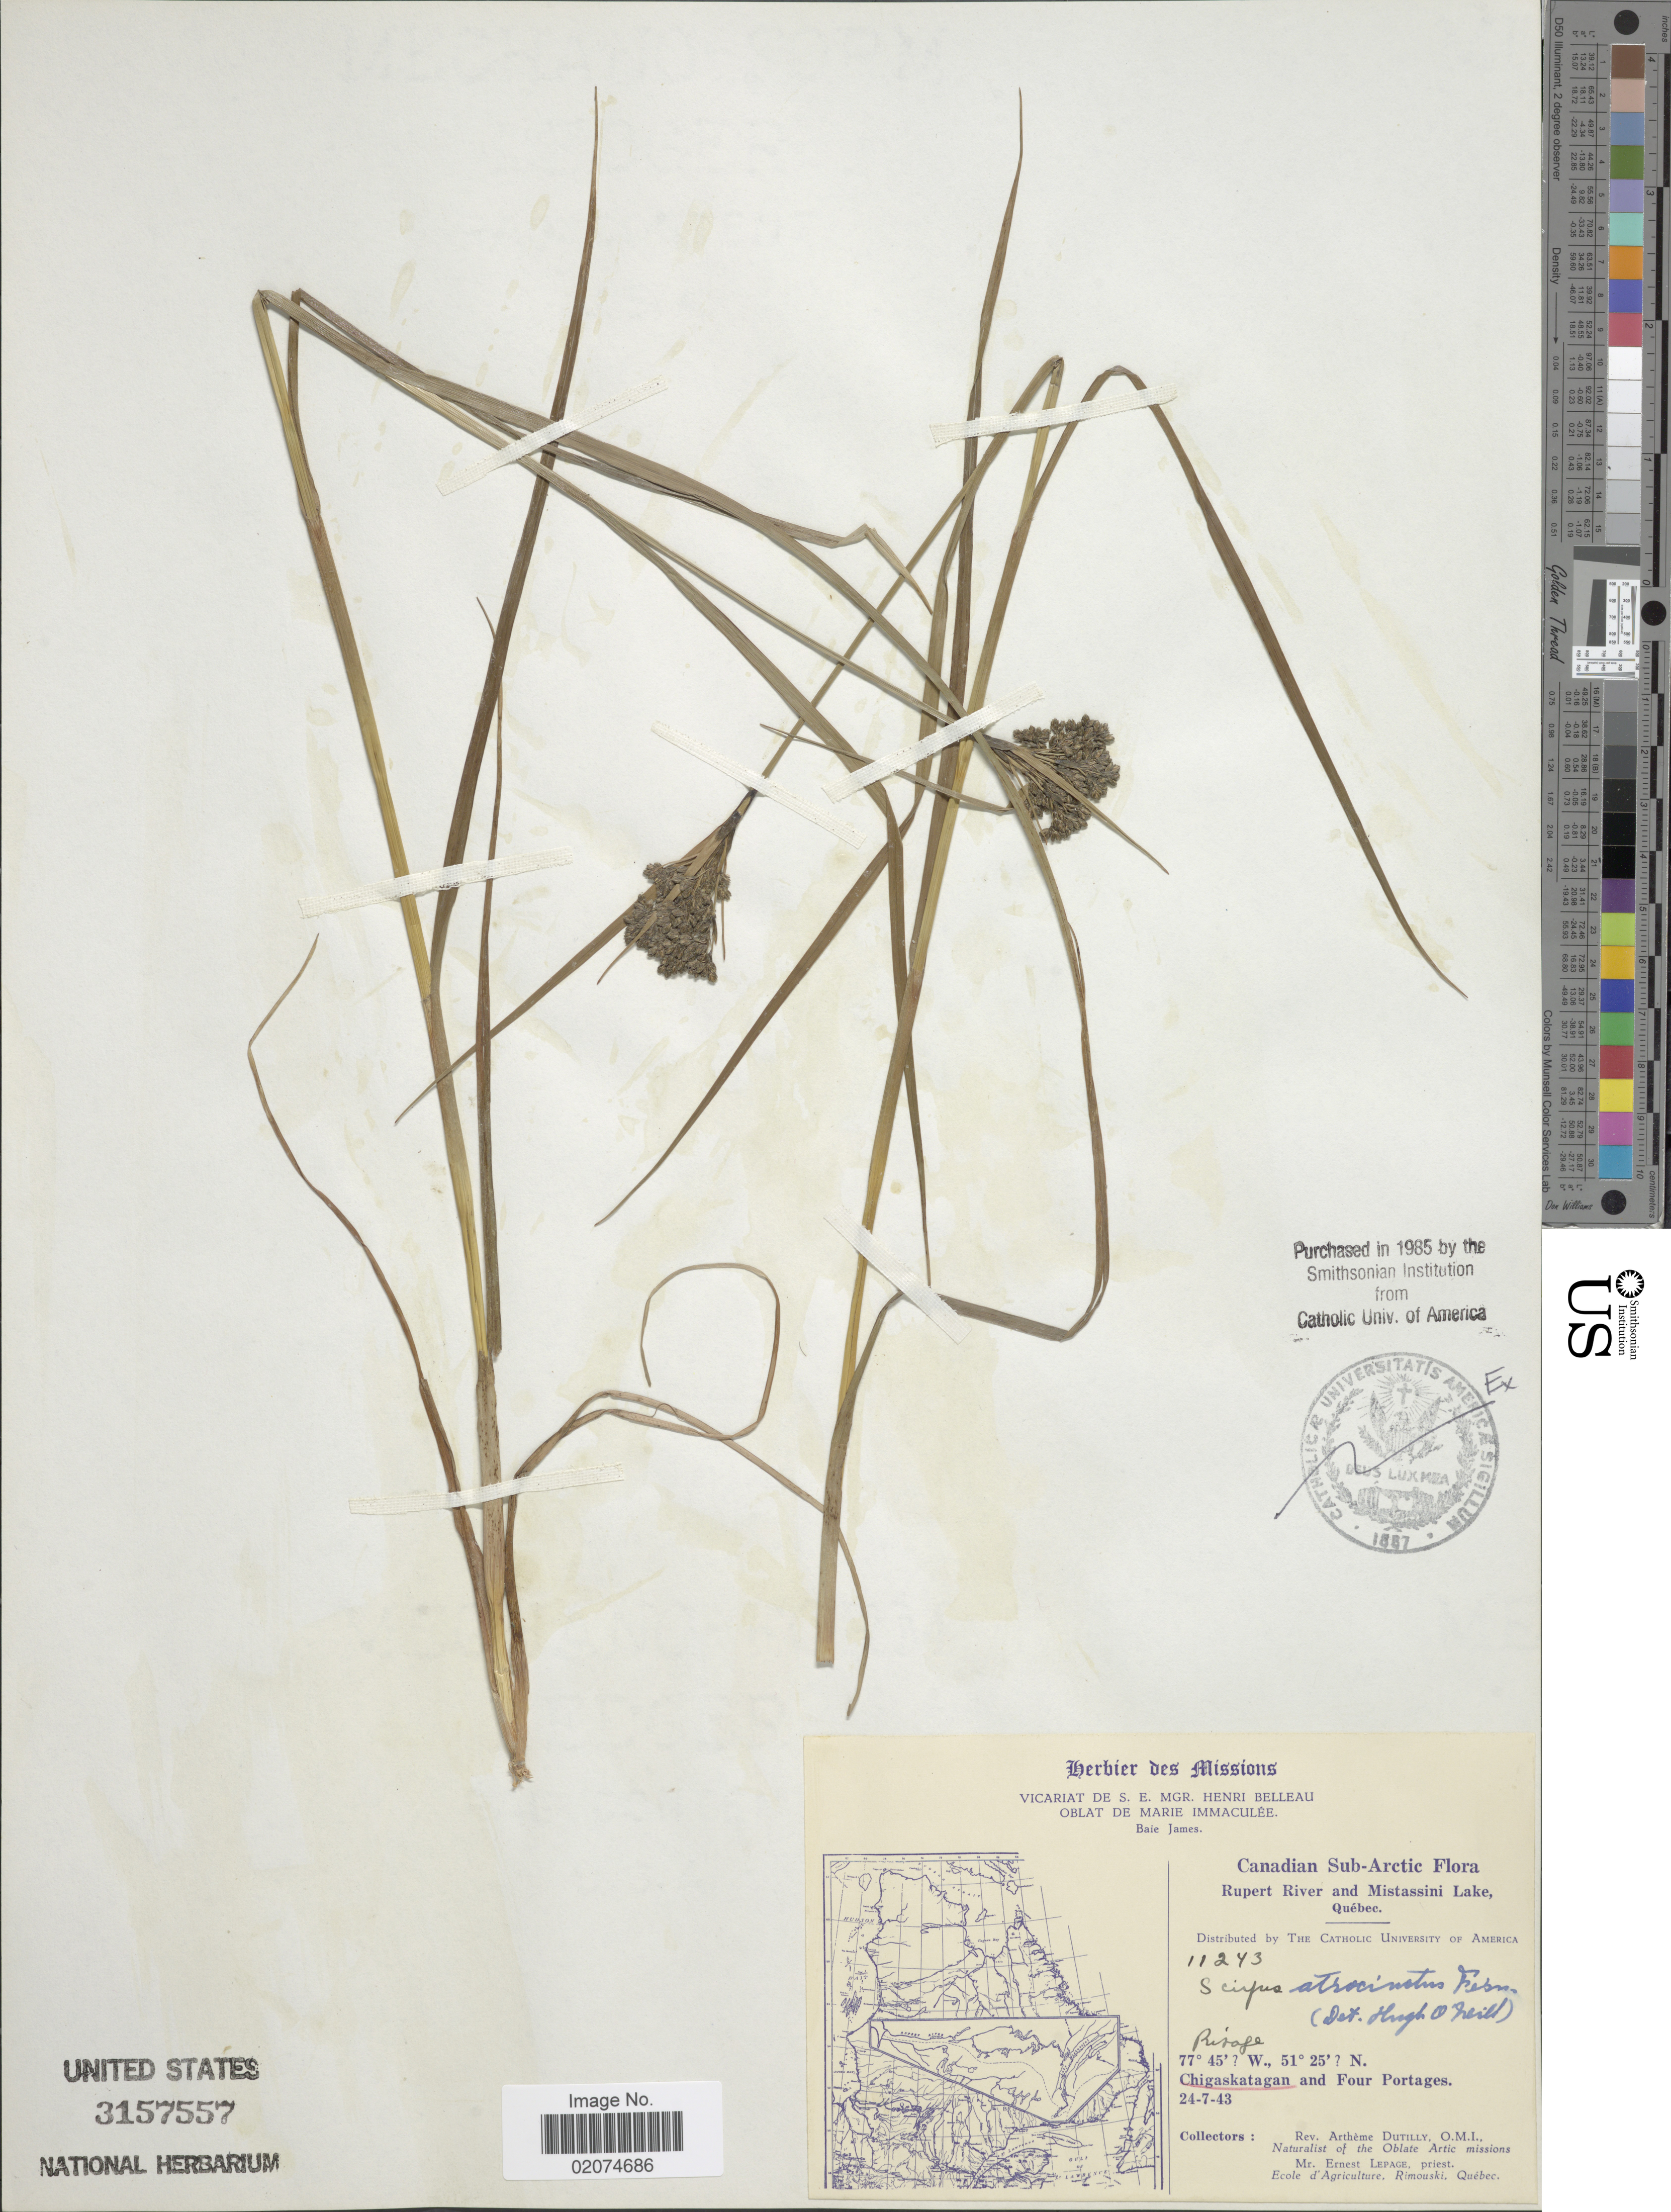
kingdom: Plantae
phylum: Tracheophyta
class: Liliopsida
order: Poales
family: Cyperaceae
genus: Scirpus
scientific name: Scirpus atrocinctus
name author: Fernald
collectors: A. Dutilly & E. Lepage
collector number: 11243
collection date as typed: Transcribed d/m/y: 24/7/43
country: Canada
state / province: Quebec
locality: Canadian Sub-Arctic, Rupert River and Mistassini Lake, Quebec. Chigaskatagan and Four Portages.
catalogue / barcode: US 3157557